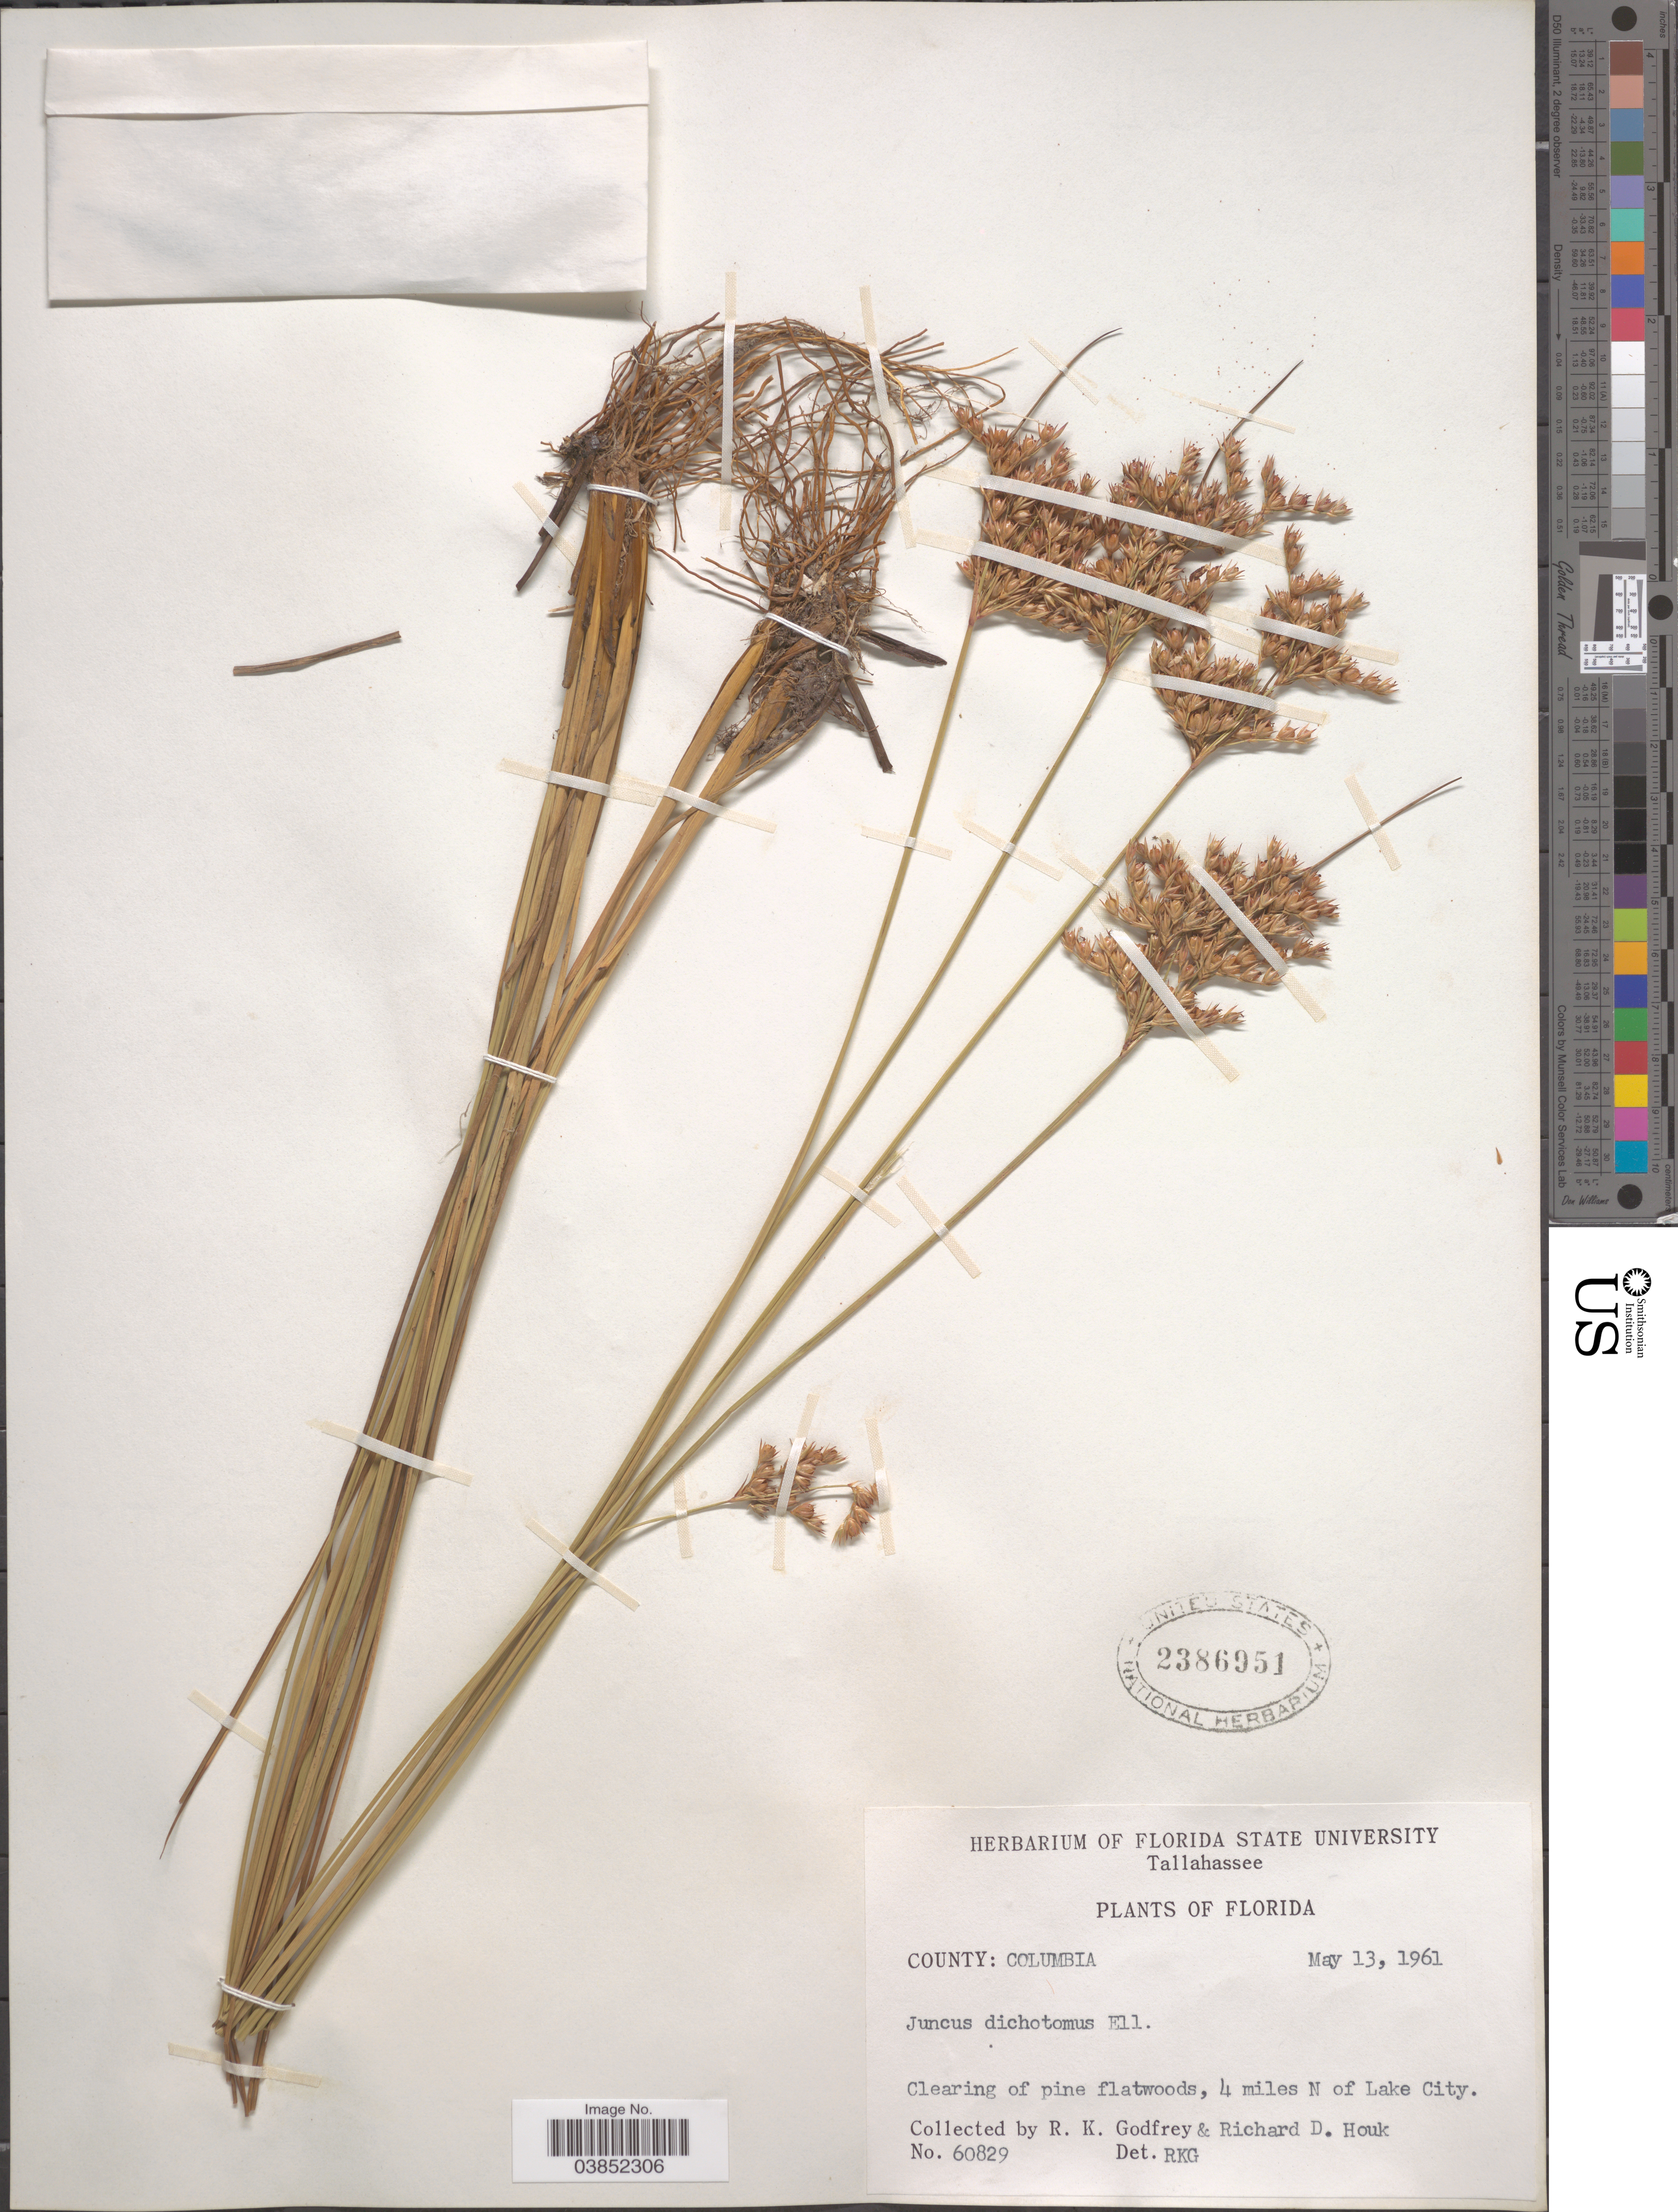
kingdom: Plantae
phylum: Tracheophyta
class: Liliopsida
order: Poales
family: Juncaceae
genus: Juncus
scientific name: Juncus dichotomus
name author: Elliott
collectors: R. K. Godfrey & R. Houk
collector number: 60829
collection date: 1961-05-13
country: United States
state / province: Florida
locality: County: Columbia. Clearing of pine flatwoods, 4 miles N of Lake City.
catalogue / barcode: US 2386951